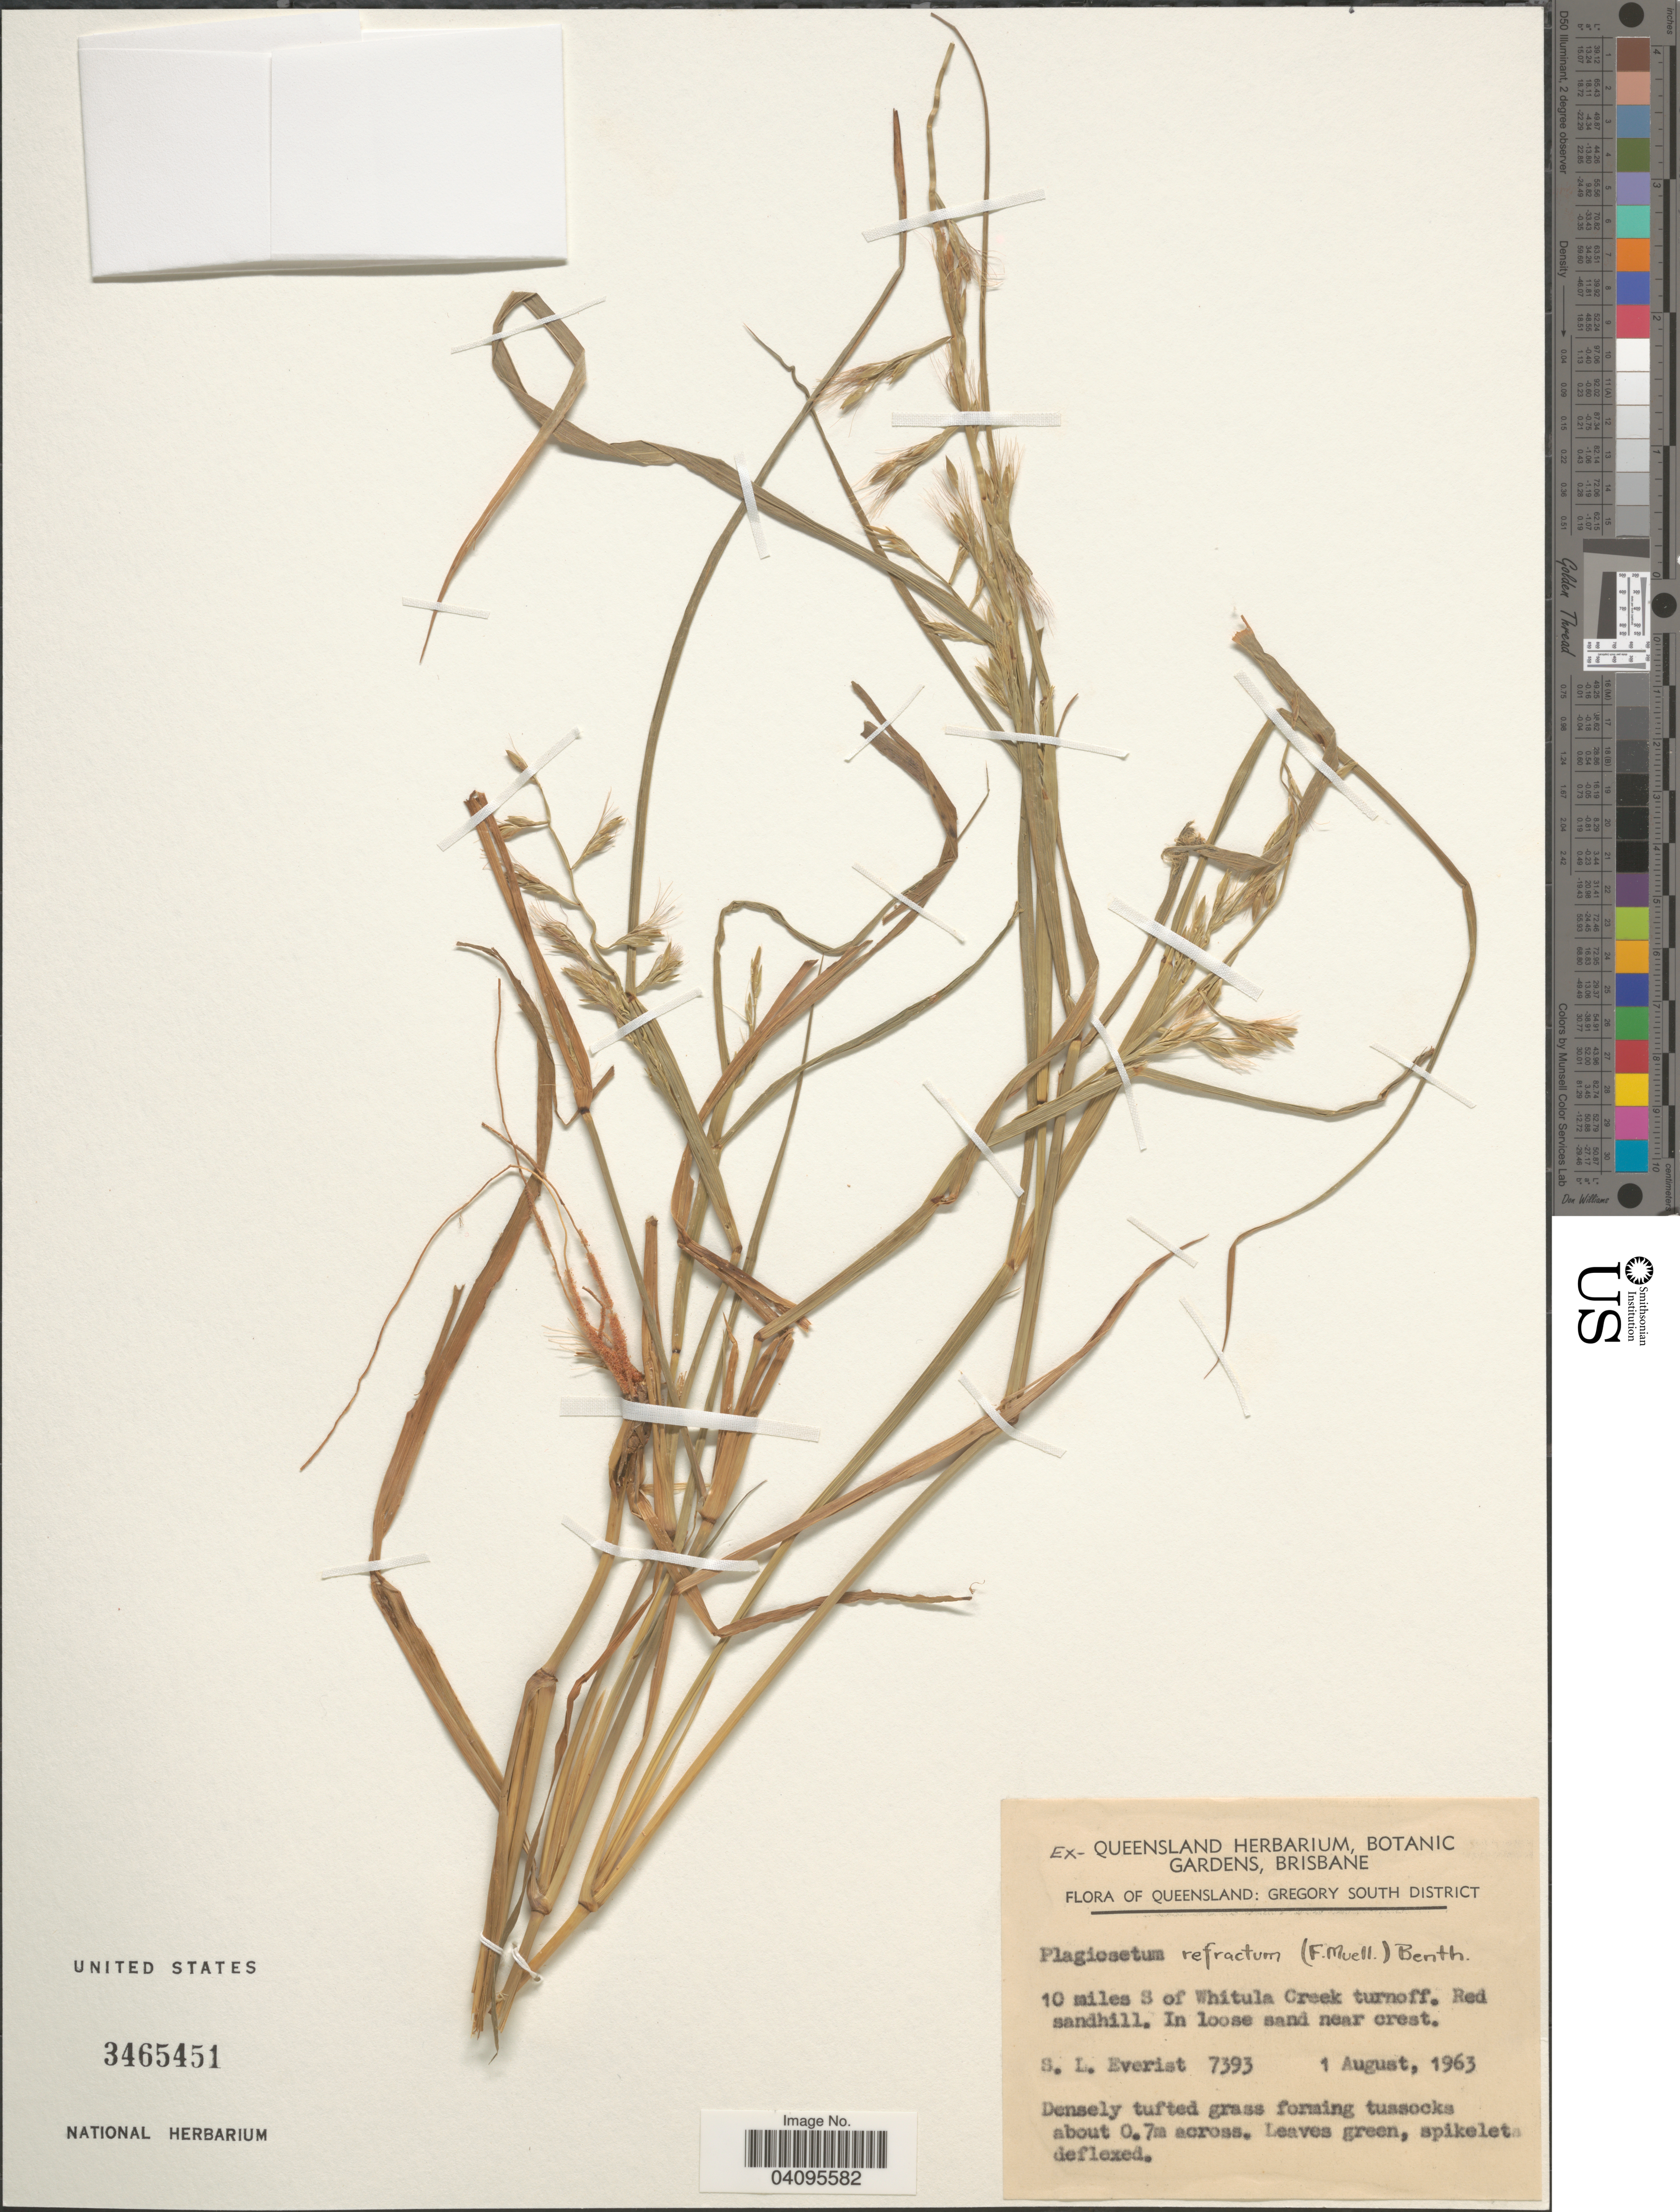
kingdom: Plantae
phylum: Tracheophyta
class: Liliopsida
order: Poales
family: Poaceae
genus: Plagiosetum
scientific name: Plagiosetum refractum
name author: Benth.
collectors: S. Everist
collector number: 7393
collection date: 1963-08-01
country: Australia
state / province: Queensland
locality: Gregory South District. 10 miles S of Whitula Creek turnoff. Red sandhill.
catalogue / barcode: US 3465451